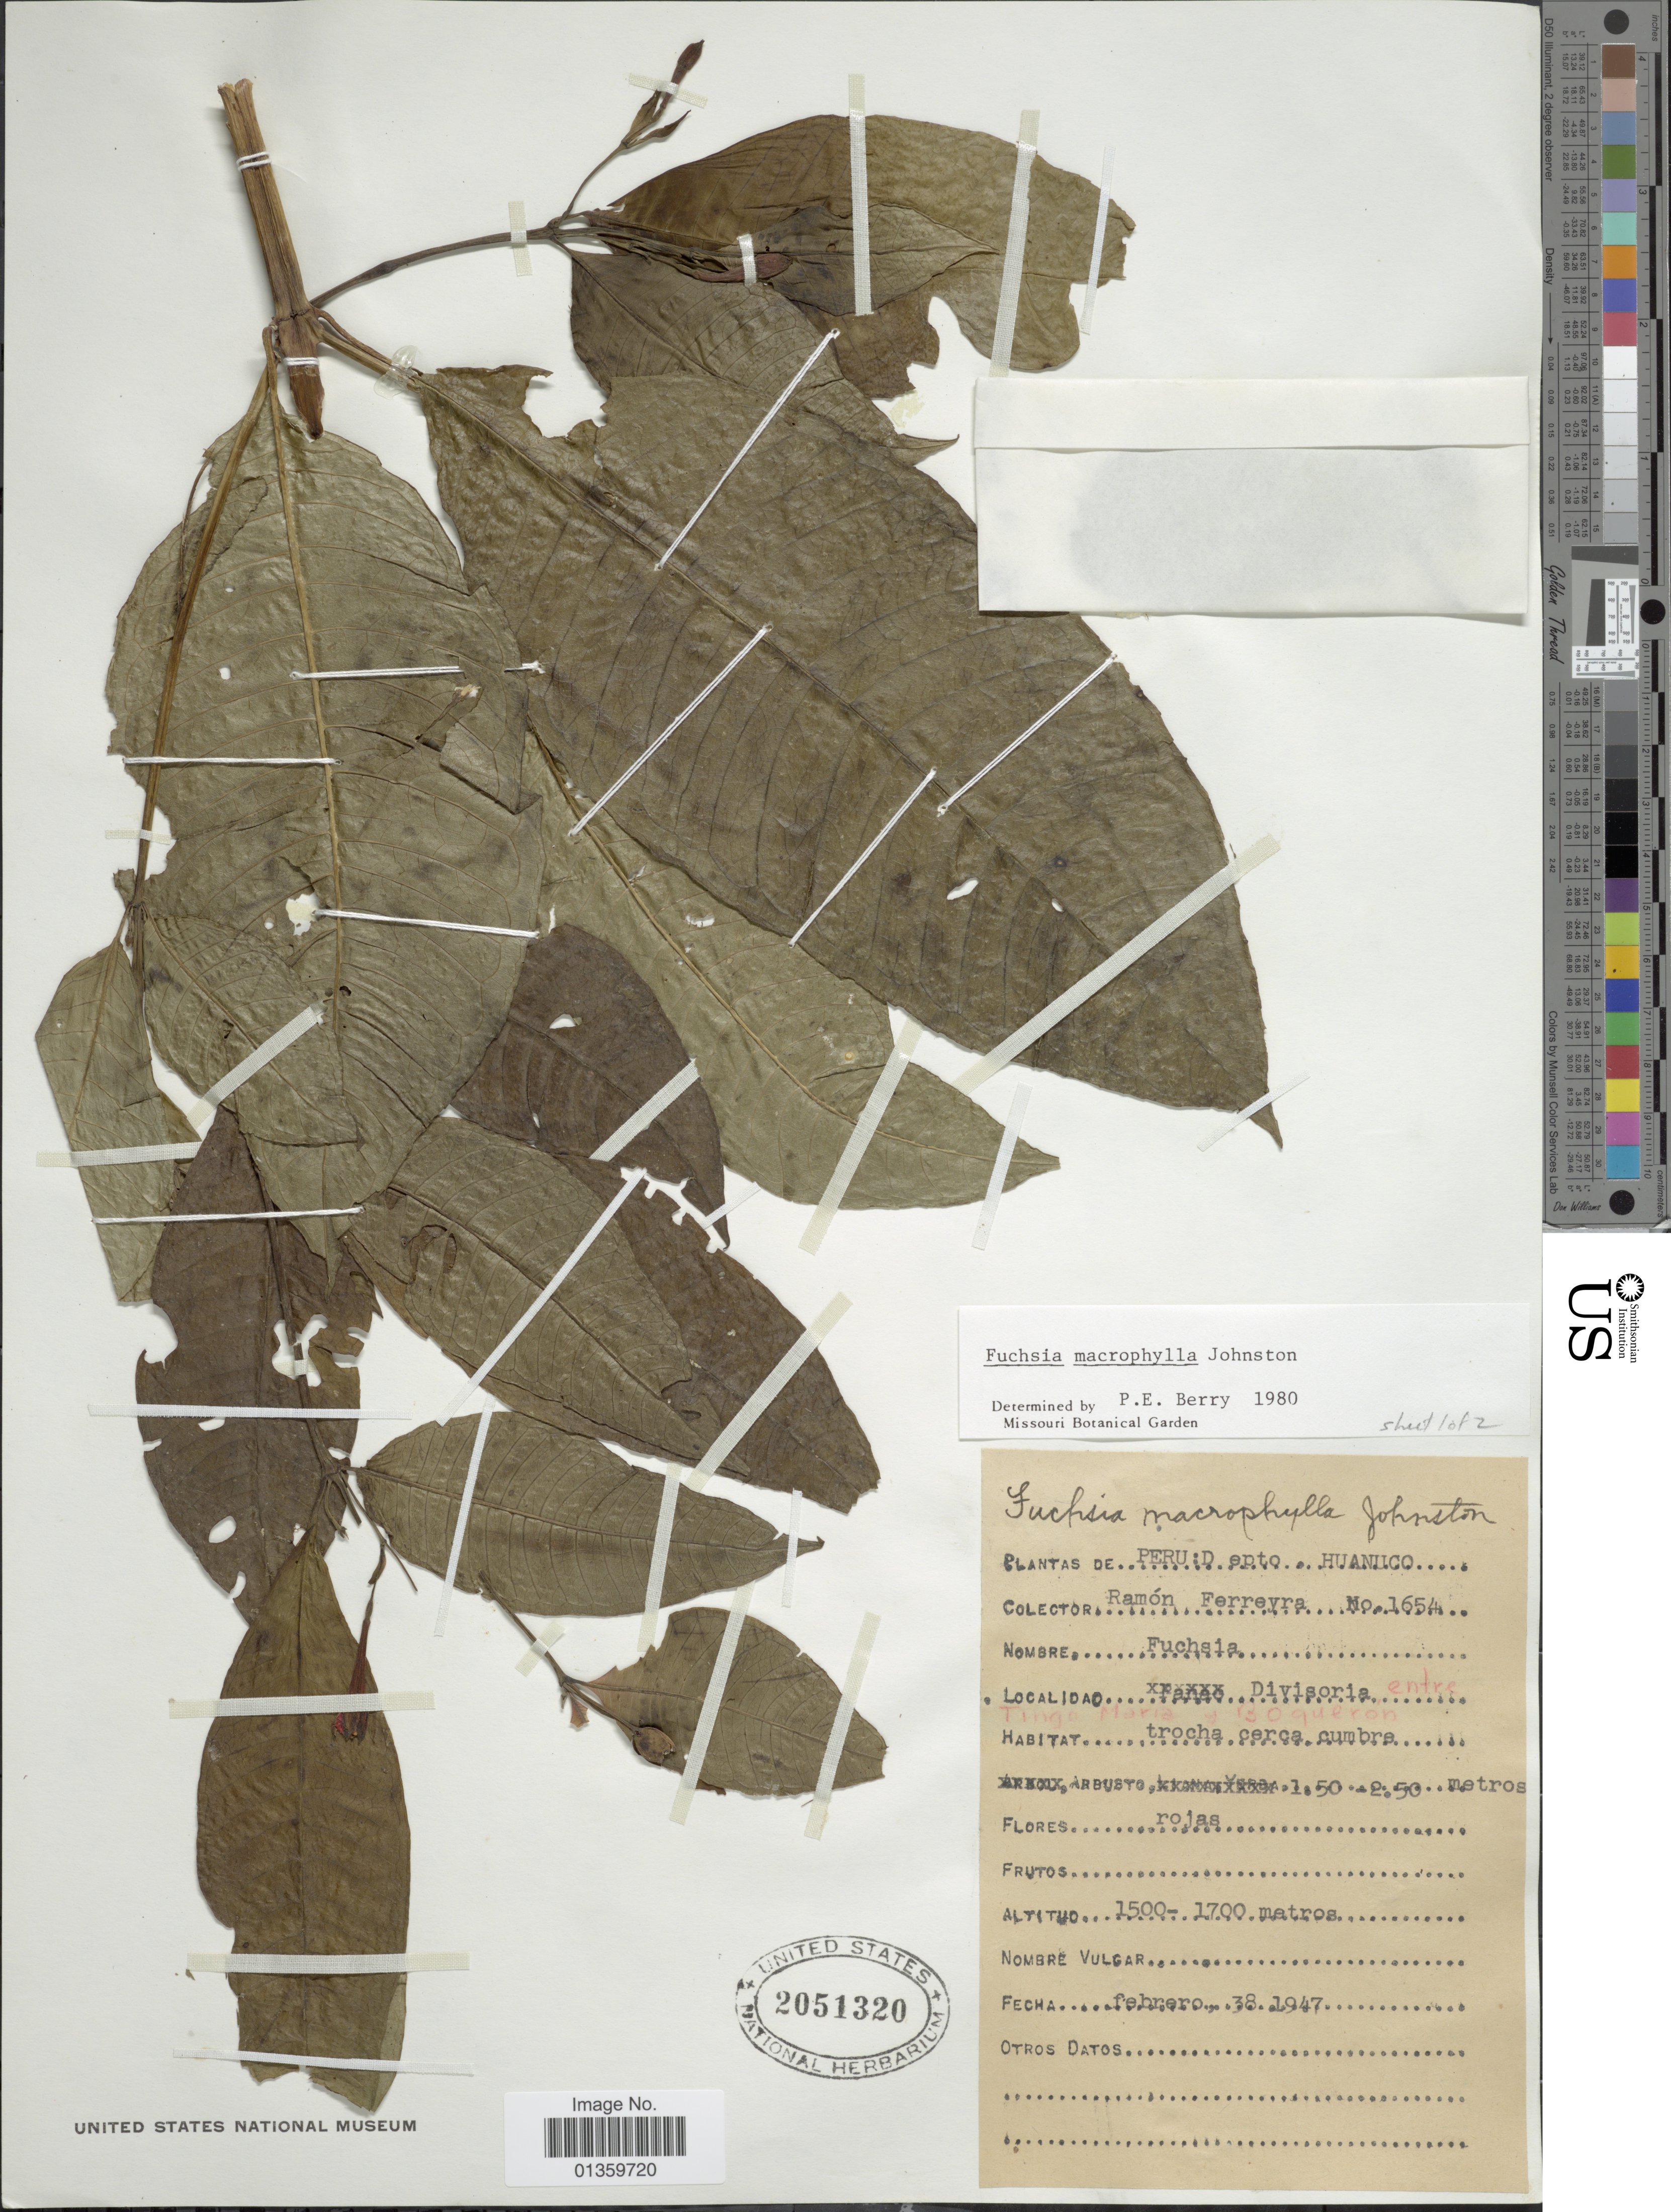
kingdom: Plantae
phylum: Tracheophyta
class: Magnoliopsida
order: Myrtales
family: Onagraceae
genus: Fuchsia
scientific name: Fuchsia macrophylla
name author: I.M. Johnst.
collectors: R. A. Ferreyra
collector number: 1654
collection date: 1947-02-28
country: Peru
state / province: Huánuco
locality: Divisoria entre Tingo María y Boquerón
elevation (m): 1500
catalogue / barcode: US 201320